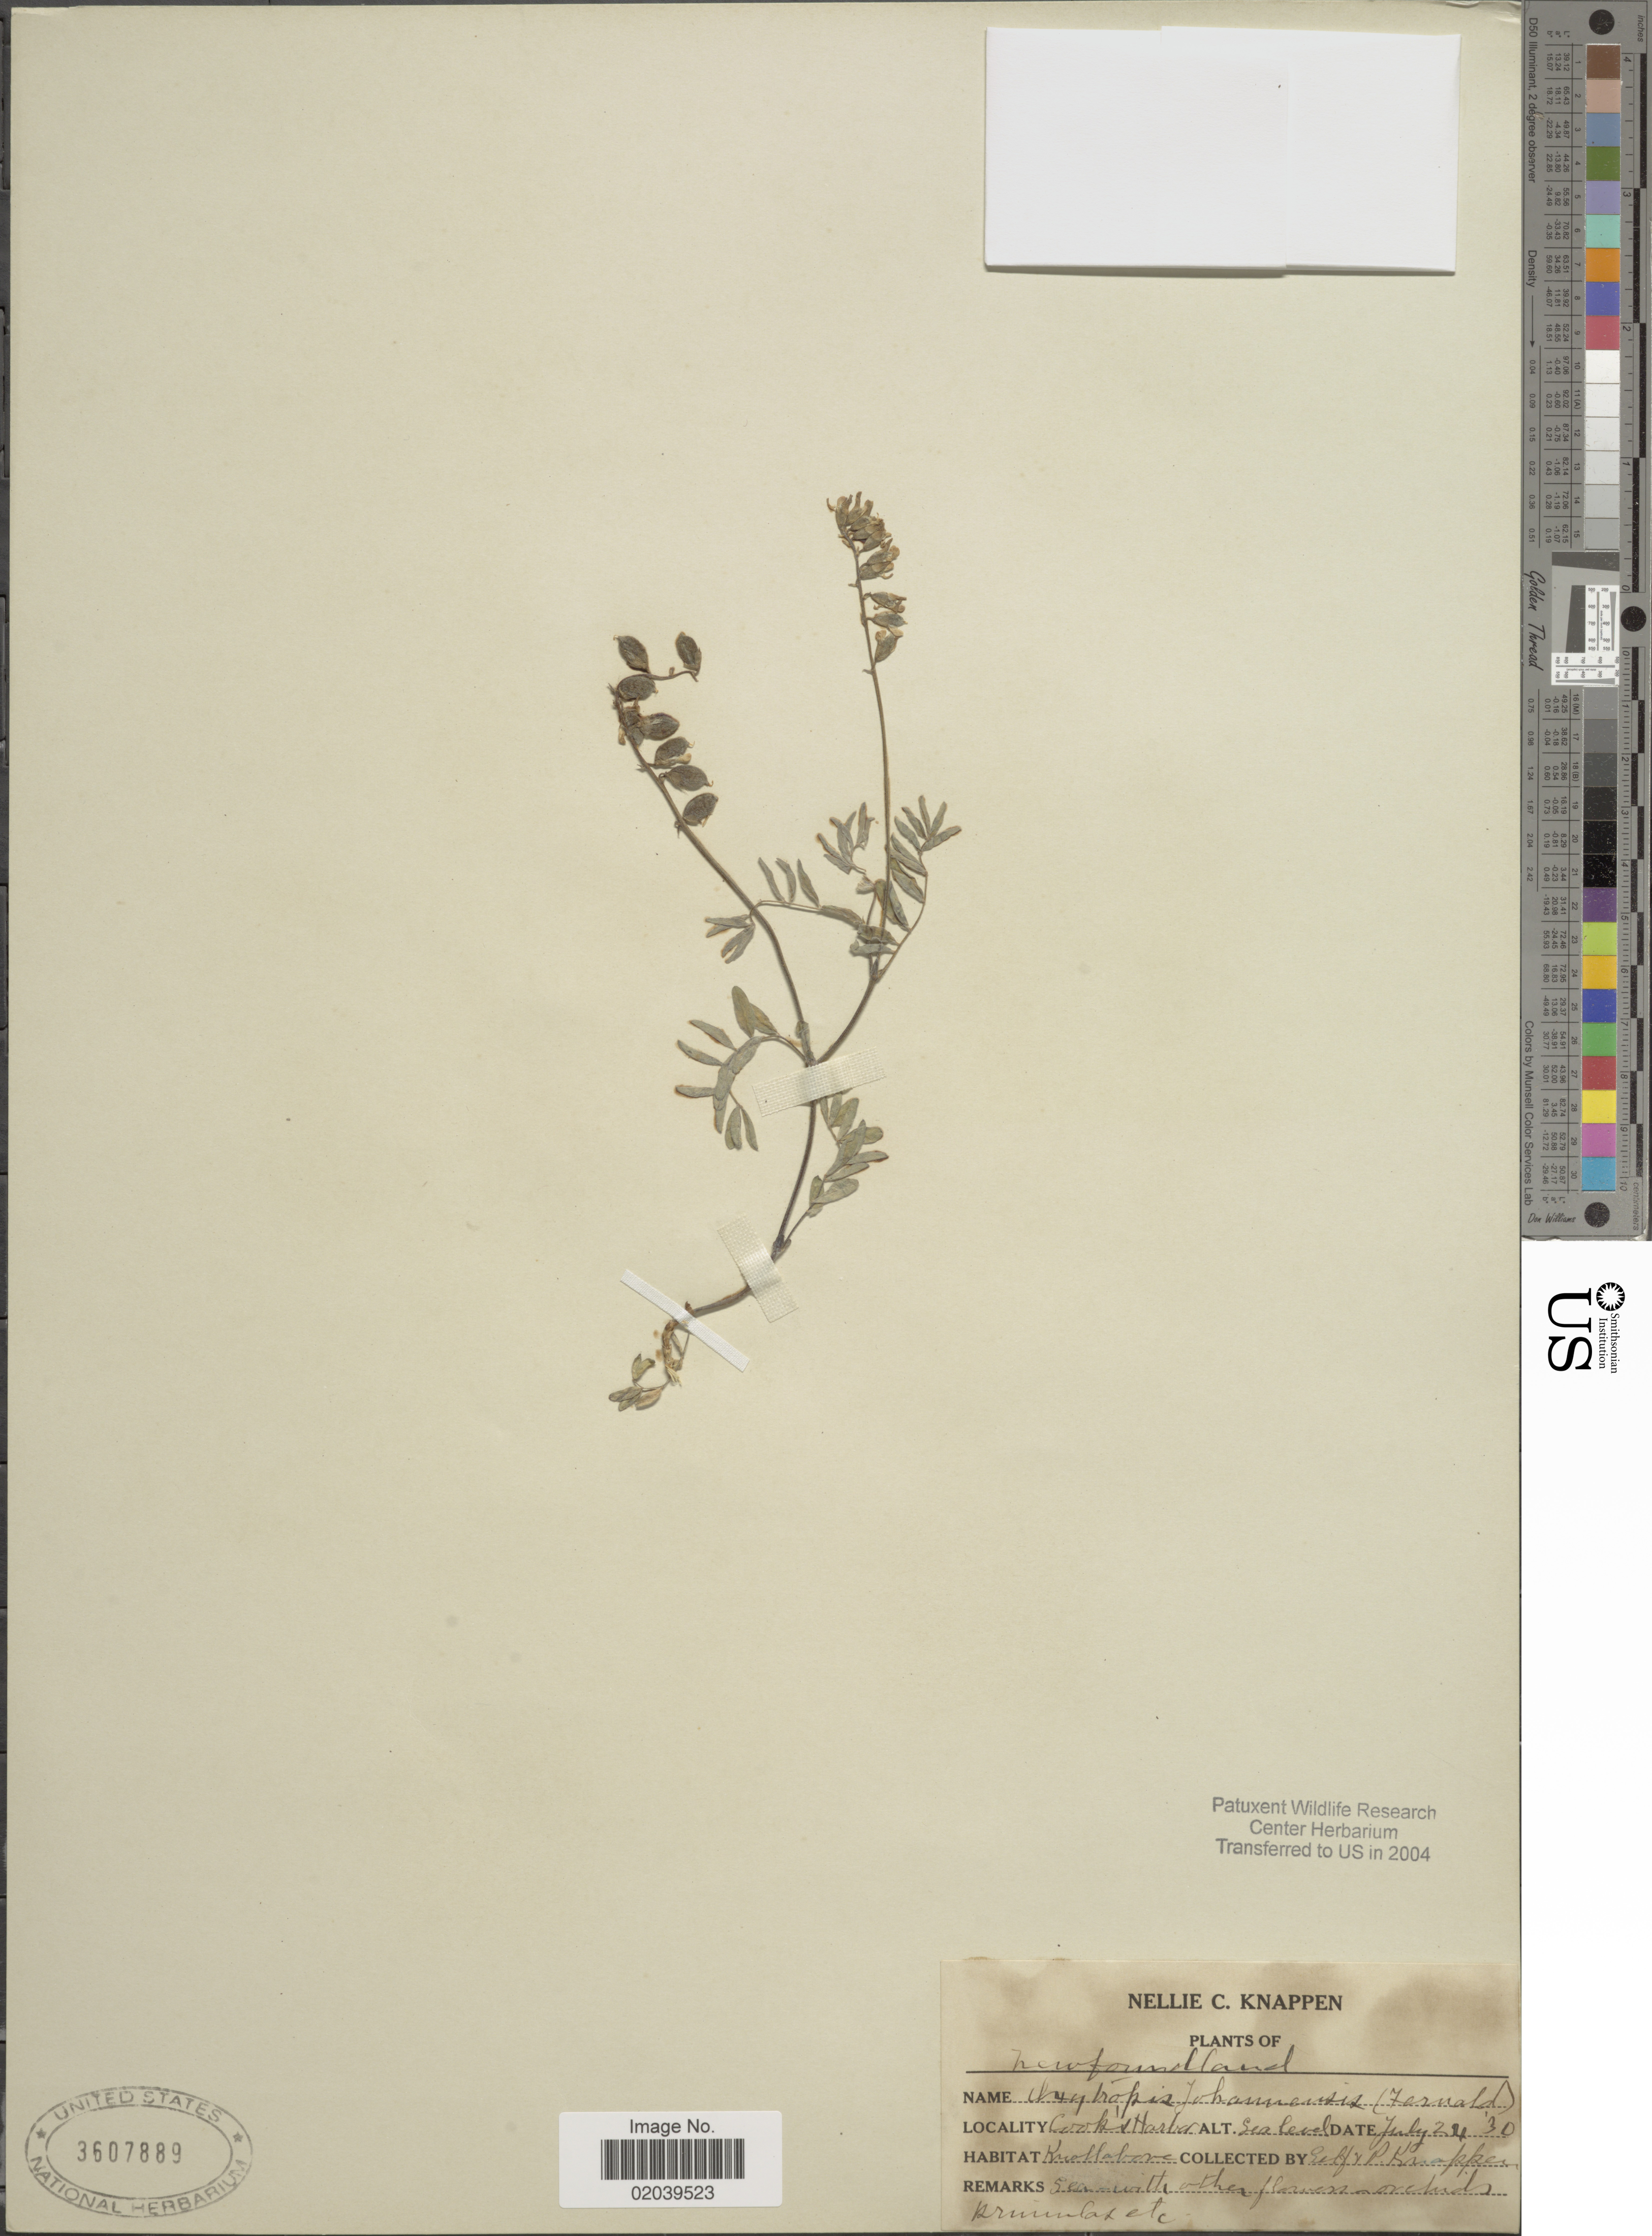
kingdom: Plantae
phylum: Tracheophyta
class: Magnoliopsida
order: Fabales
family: Fabaceae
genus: Oxytropis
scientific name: Oxytropis campestris var. johannensis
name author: Fernald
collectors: N. Knappen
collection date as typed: Transcribed d/m/y: 24/7/30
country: Canada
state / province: Newfoundland and Labrador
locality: Cook's Harbor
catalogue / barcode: US 3607889